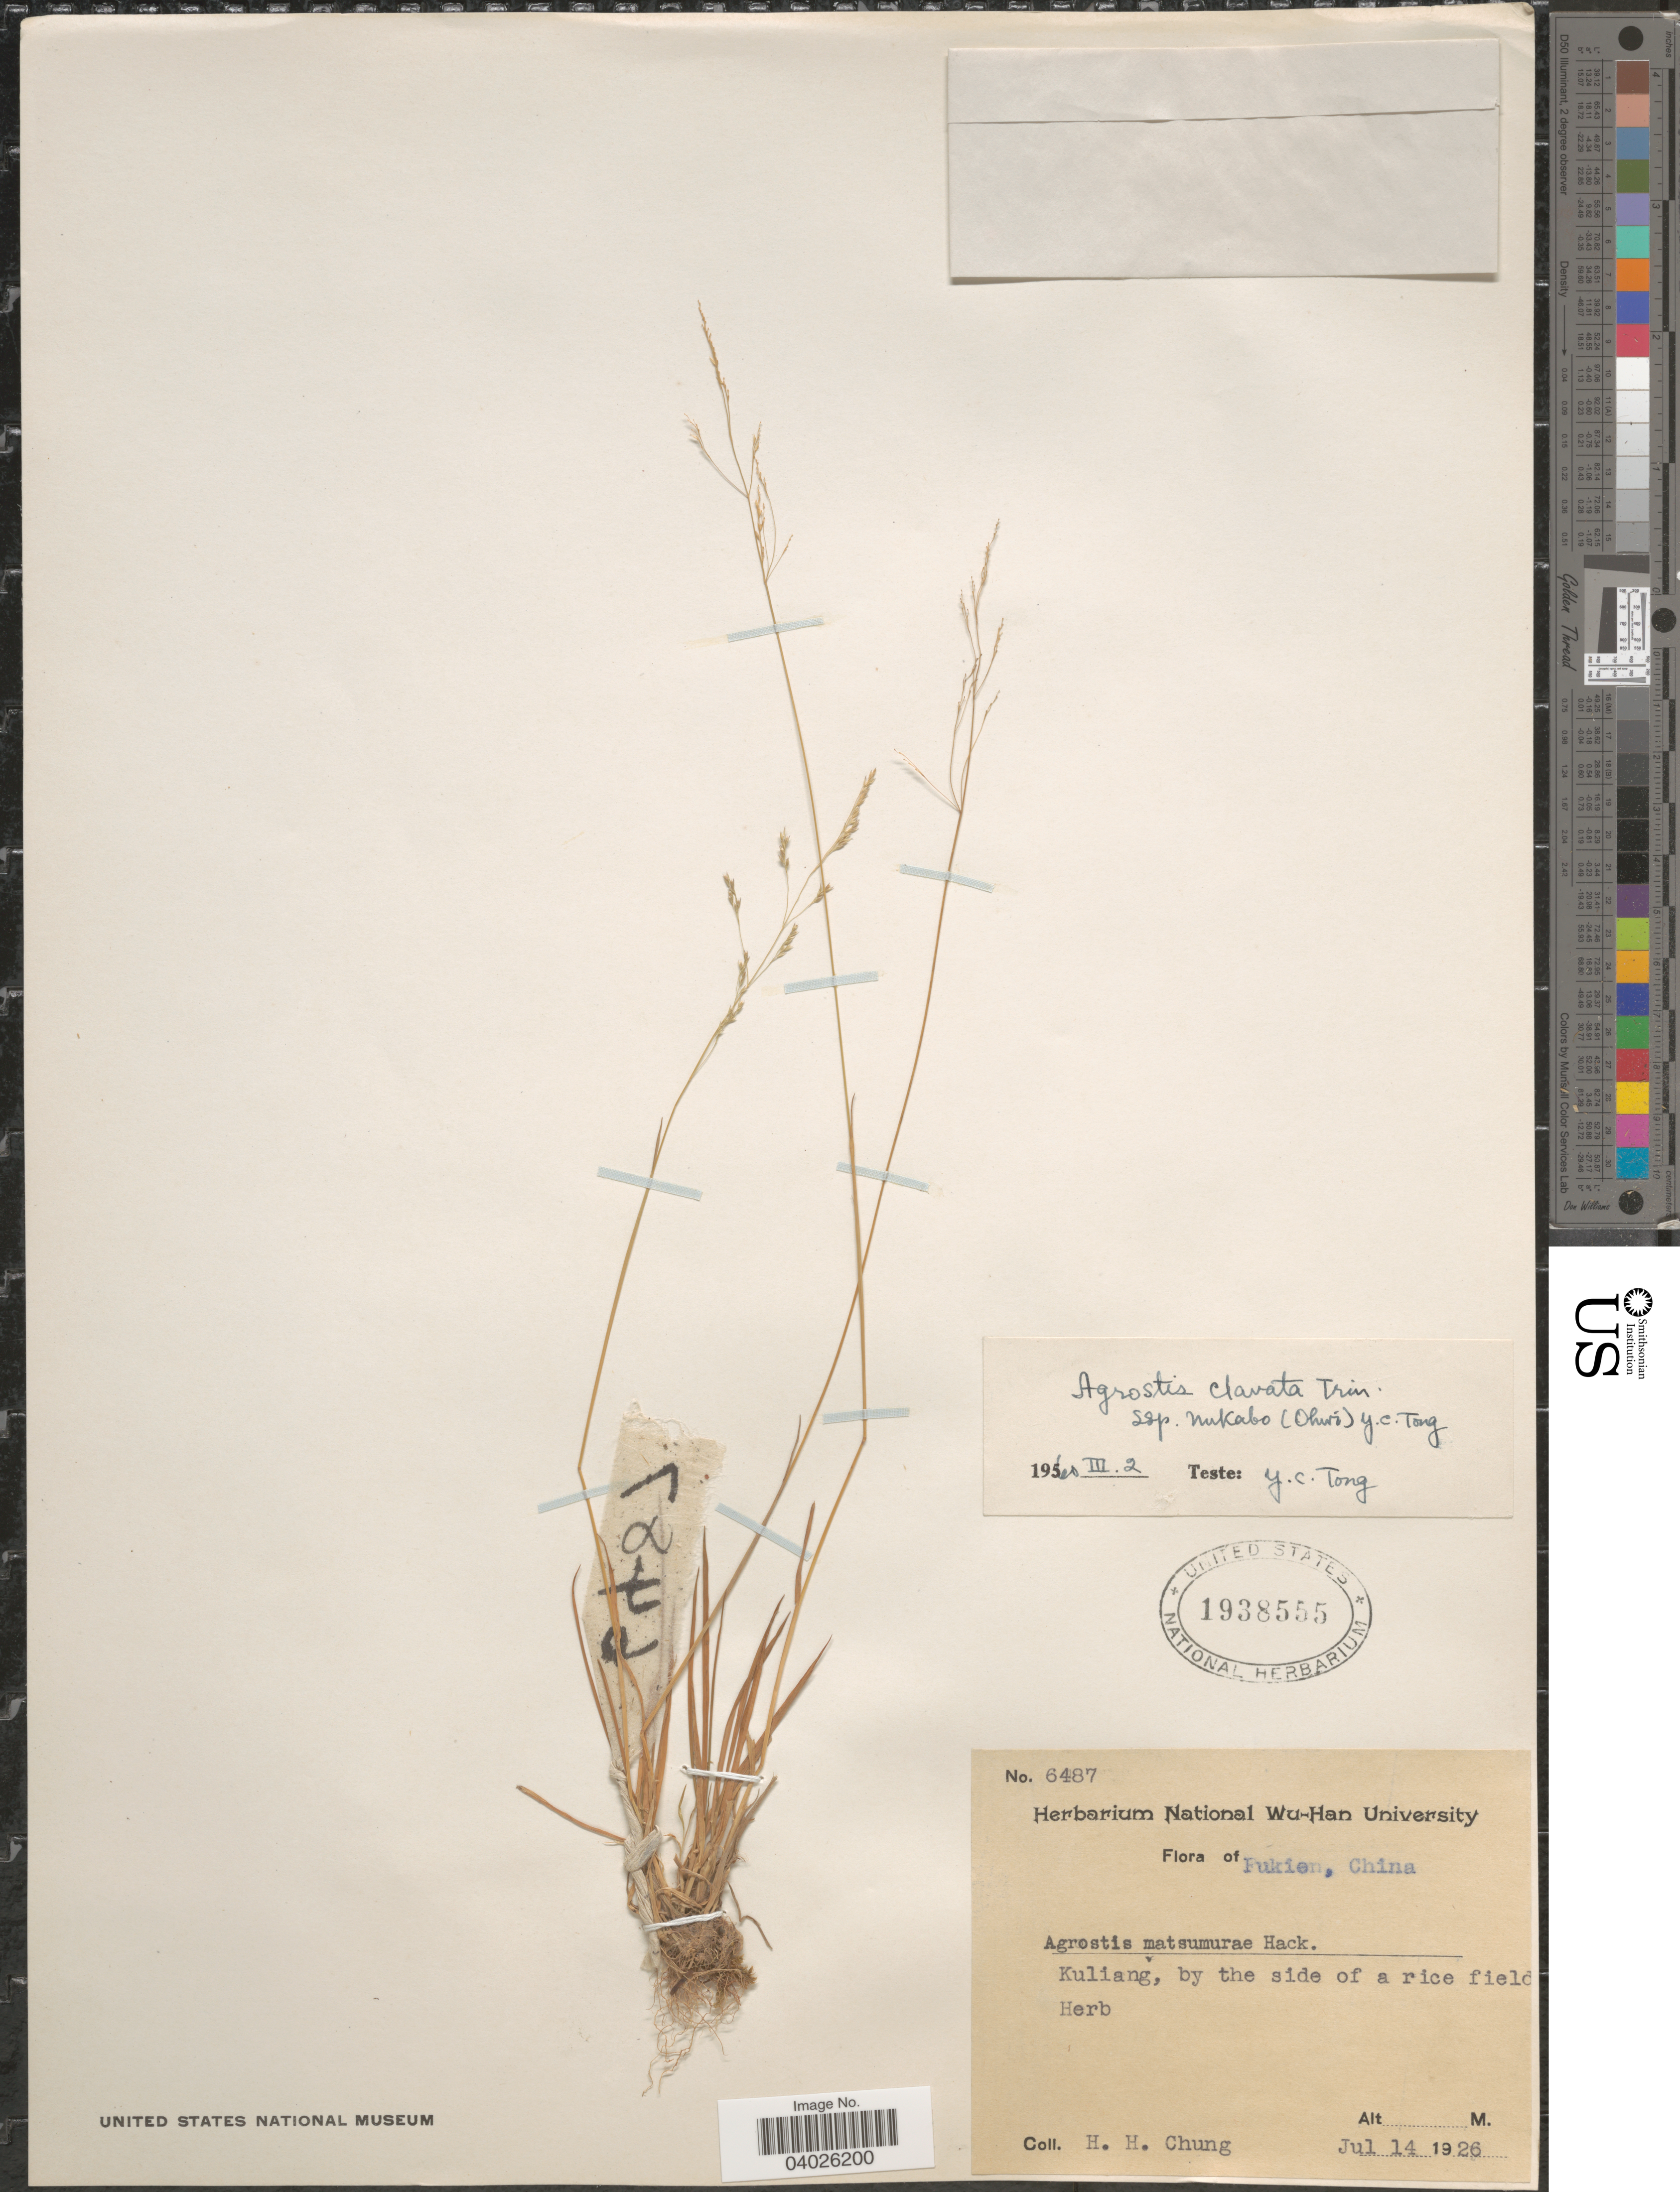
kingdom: Plantae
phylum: Tracheophyta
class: Liliopsida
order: Poales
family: Poaceae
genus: Agrostis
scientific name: Agrostis clavata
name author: Trin.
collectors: H. Chung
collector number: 6487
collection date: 1926-07-14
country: China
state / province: Fujian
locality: Fukien. Kuliang, by the side of a rice field.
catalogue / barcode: US 1938555